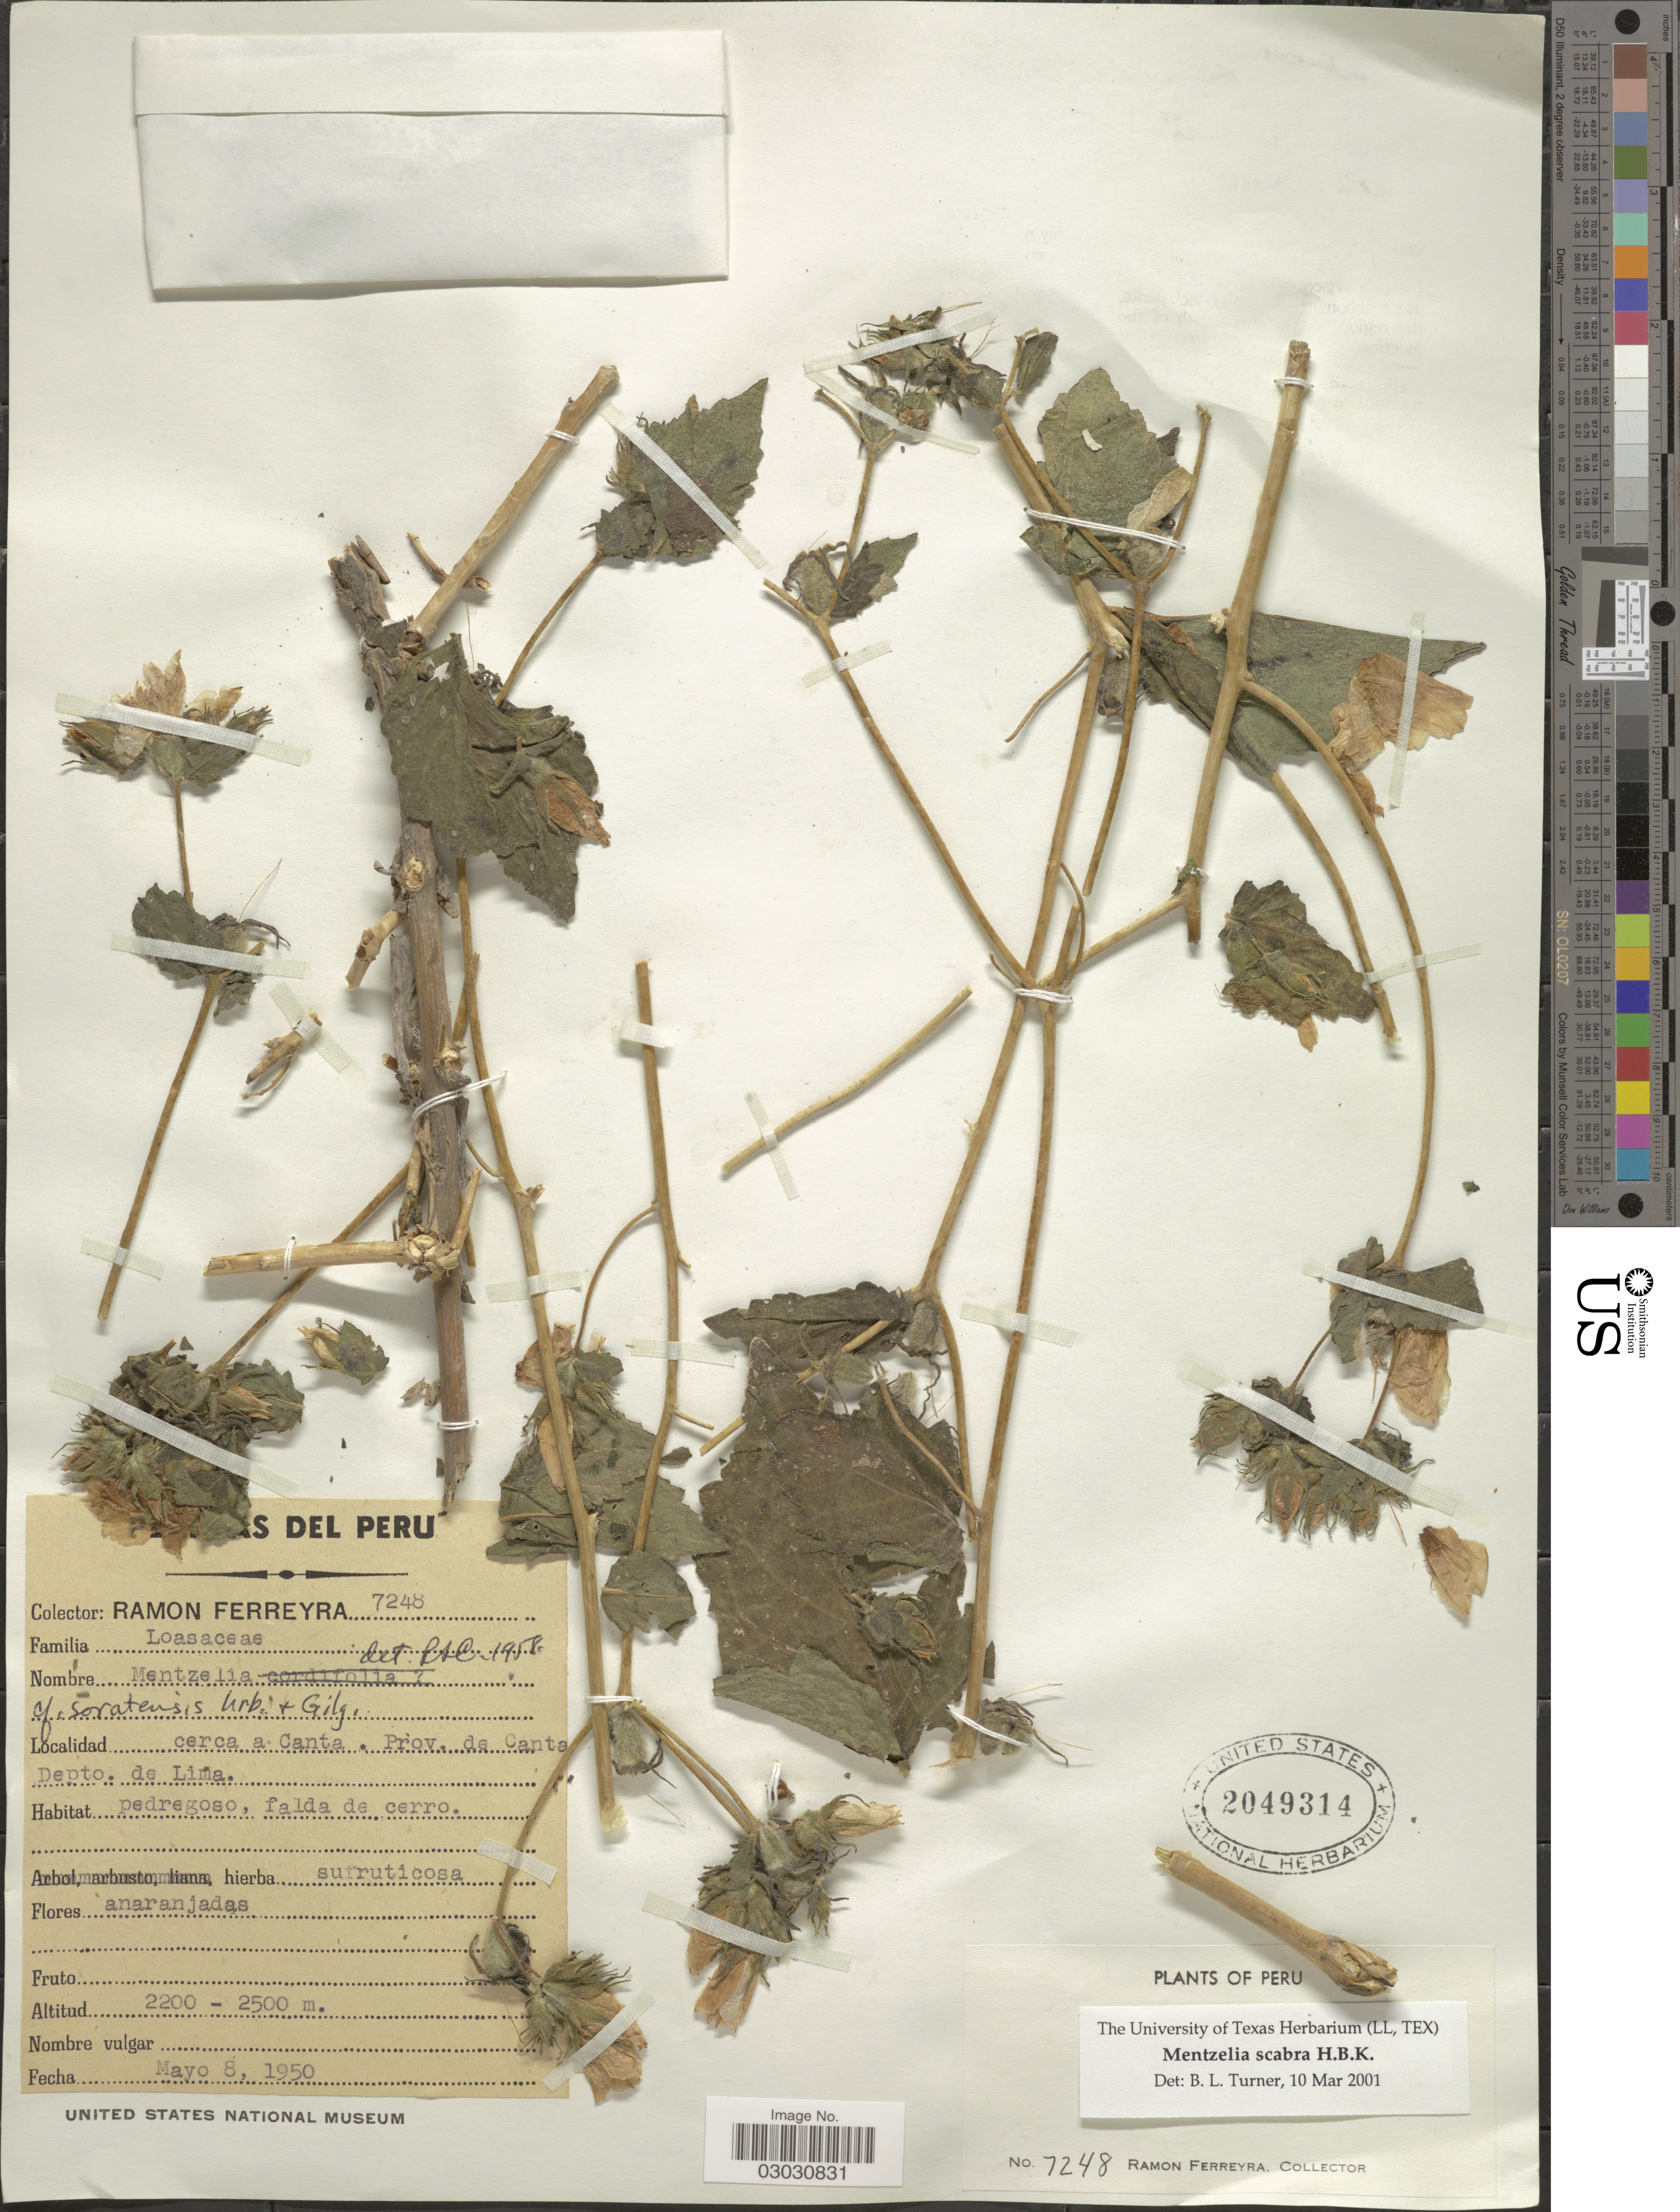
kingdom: Plantae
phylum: Tracheophyta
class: Magnoliopsida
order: Cornales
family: Loasaceae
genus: Mentzelia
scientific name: Mentzelia scabra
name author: Kunth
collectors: R. A. Ferreyra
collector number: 7248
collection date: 1950-05-08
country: Peru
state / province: Lima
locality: Cerca a Canta. Prov. de Canta. Depto. de Lima.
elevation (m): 2200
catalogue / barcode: US 2049314